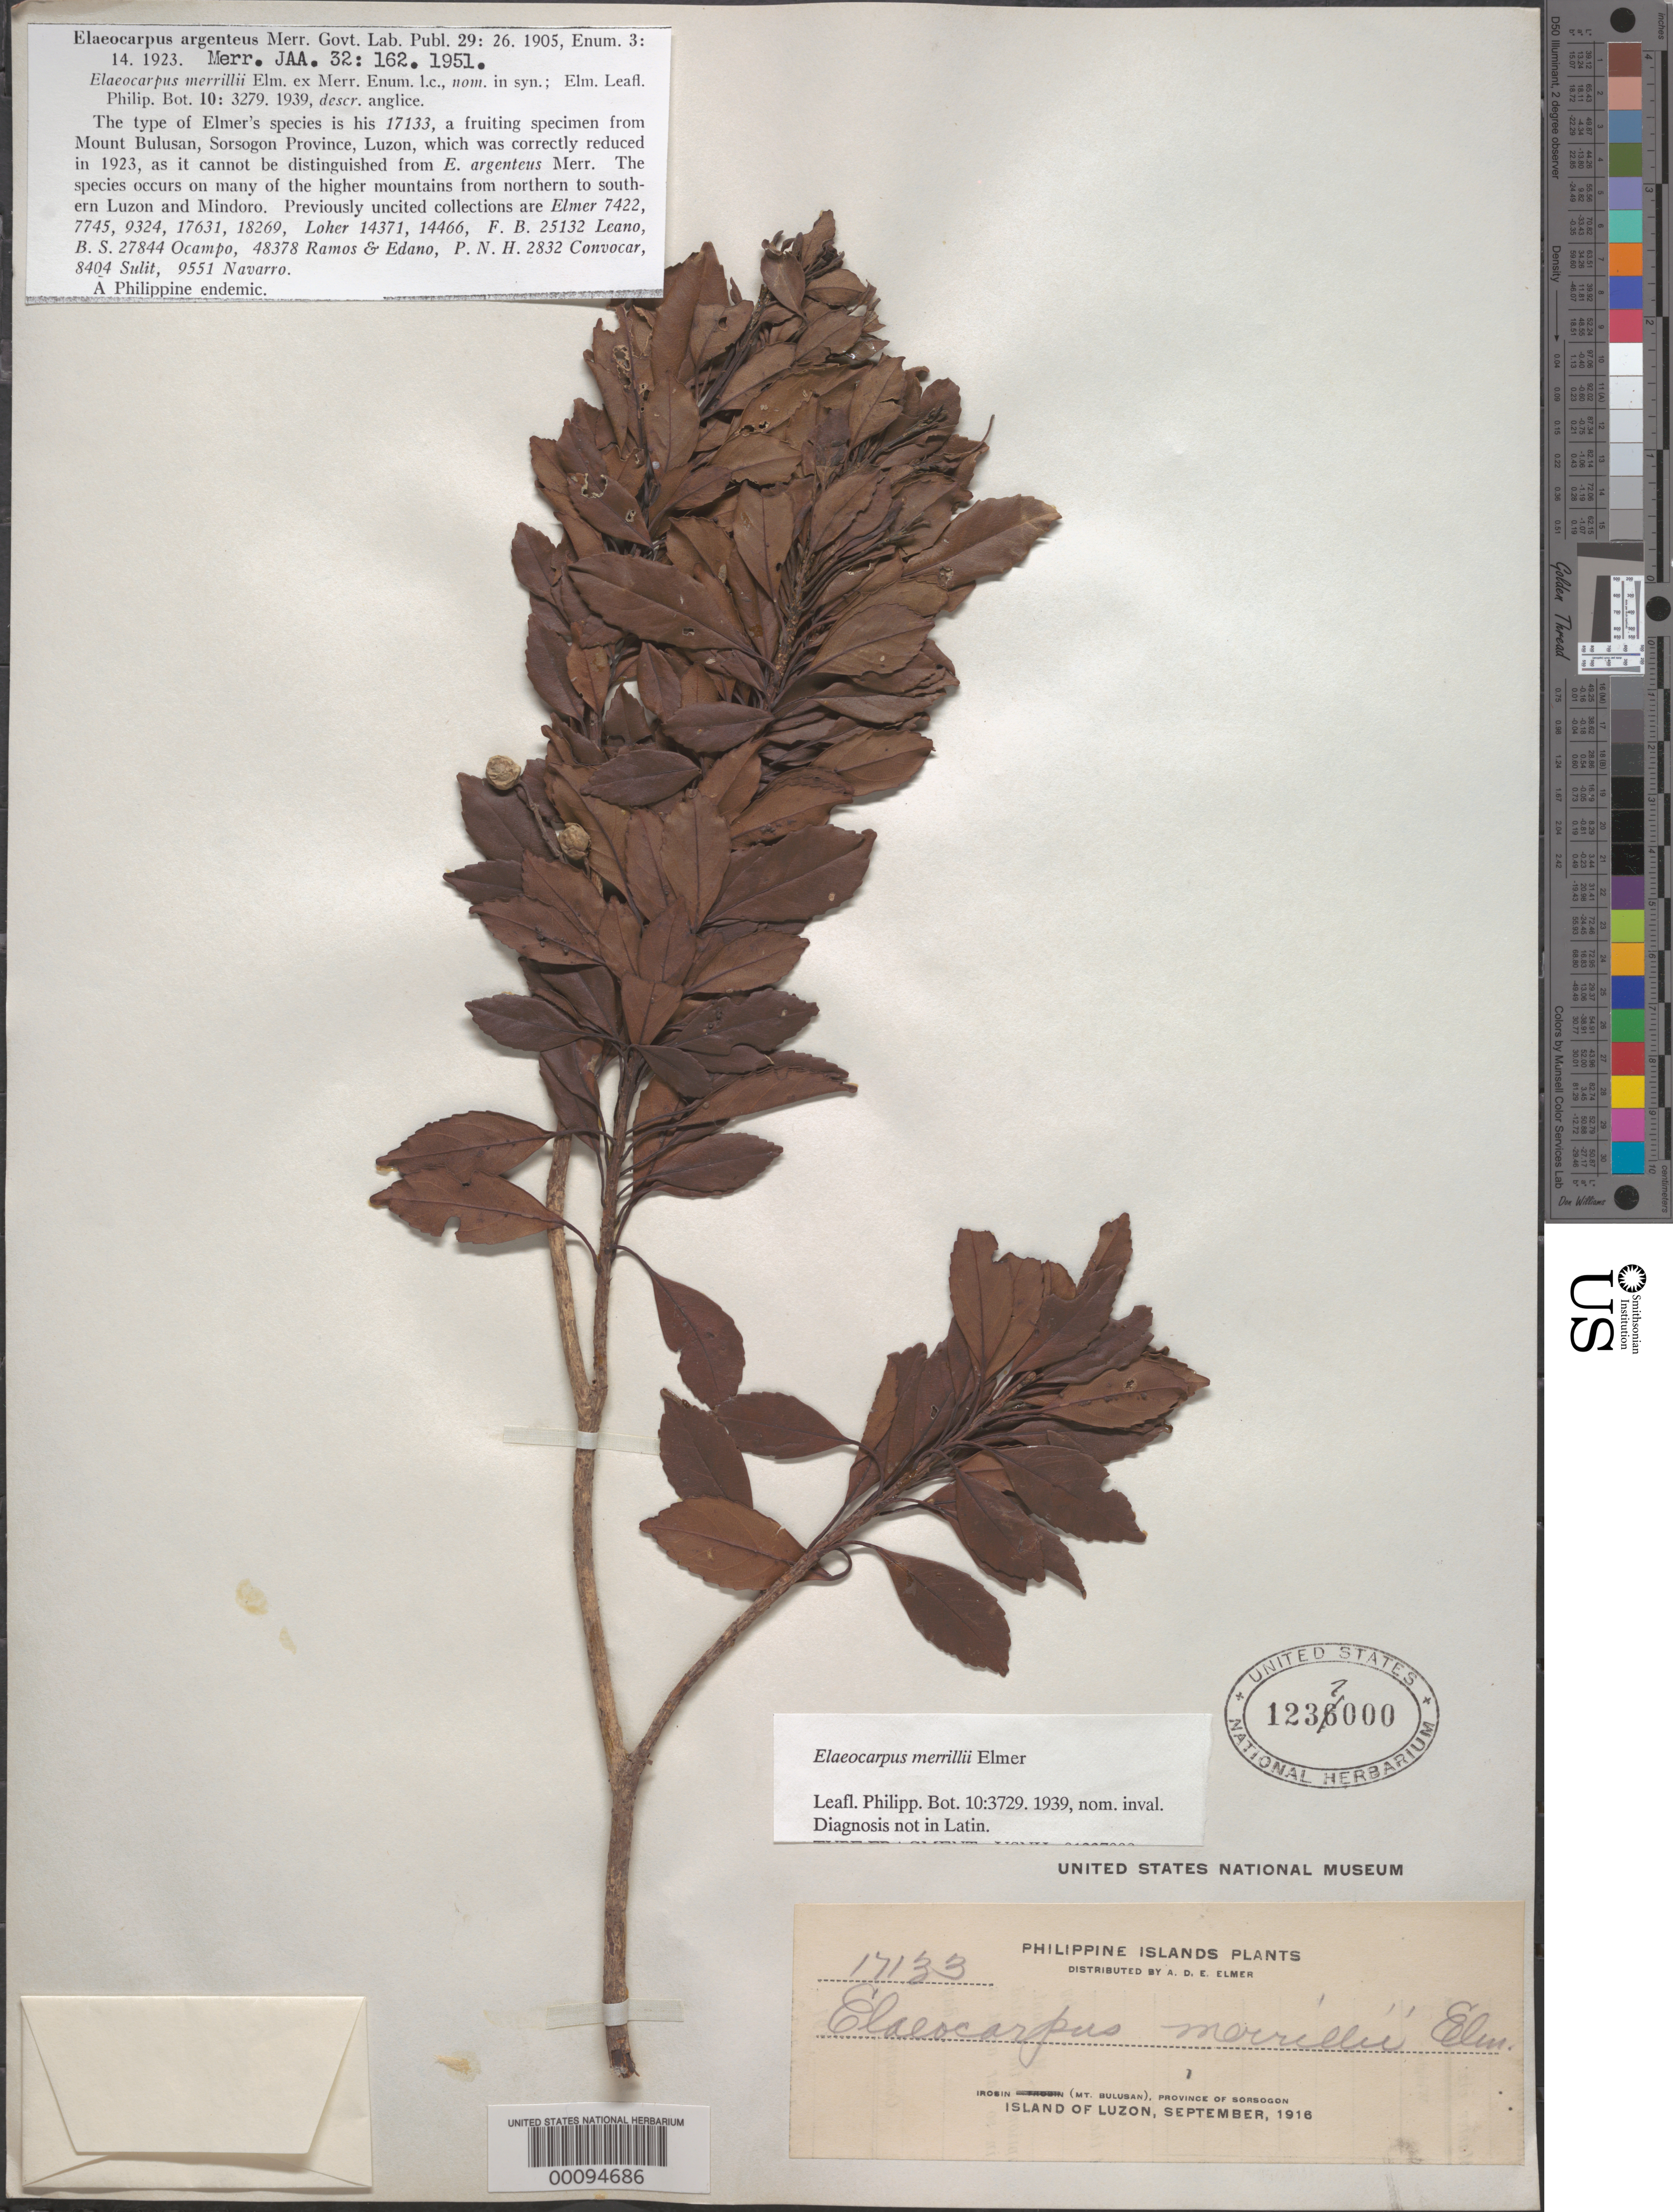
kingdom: Plantae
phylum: Tracheophyta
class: Magnoliopsida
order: Oxalidales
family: Elaeocarpaceae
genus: Elaeocarpus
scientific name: Elaeocarpus merrillii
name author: Elmer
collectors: A. D. E. Elmer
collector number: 17133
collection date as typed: Sep 1916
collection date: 1916-09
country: Philippines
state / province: Bicol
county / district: Sorsogon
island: Luzon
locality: Irosin, Mt. Bulusan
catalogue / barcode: US 1237000